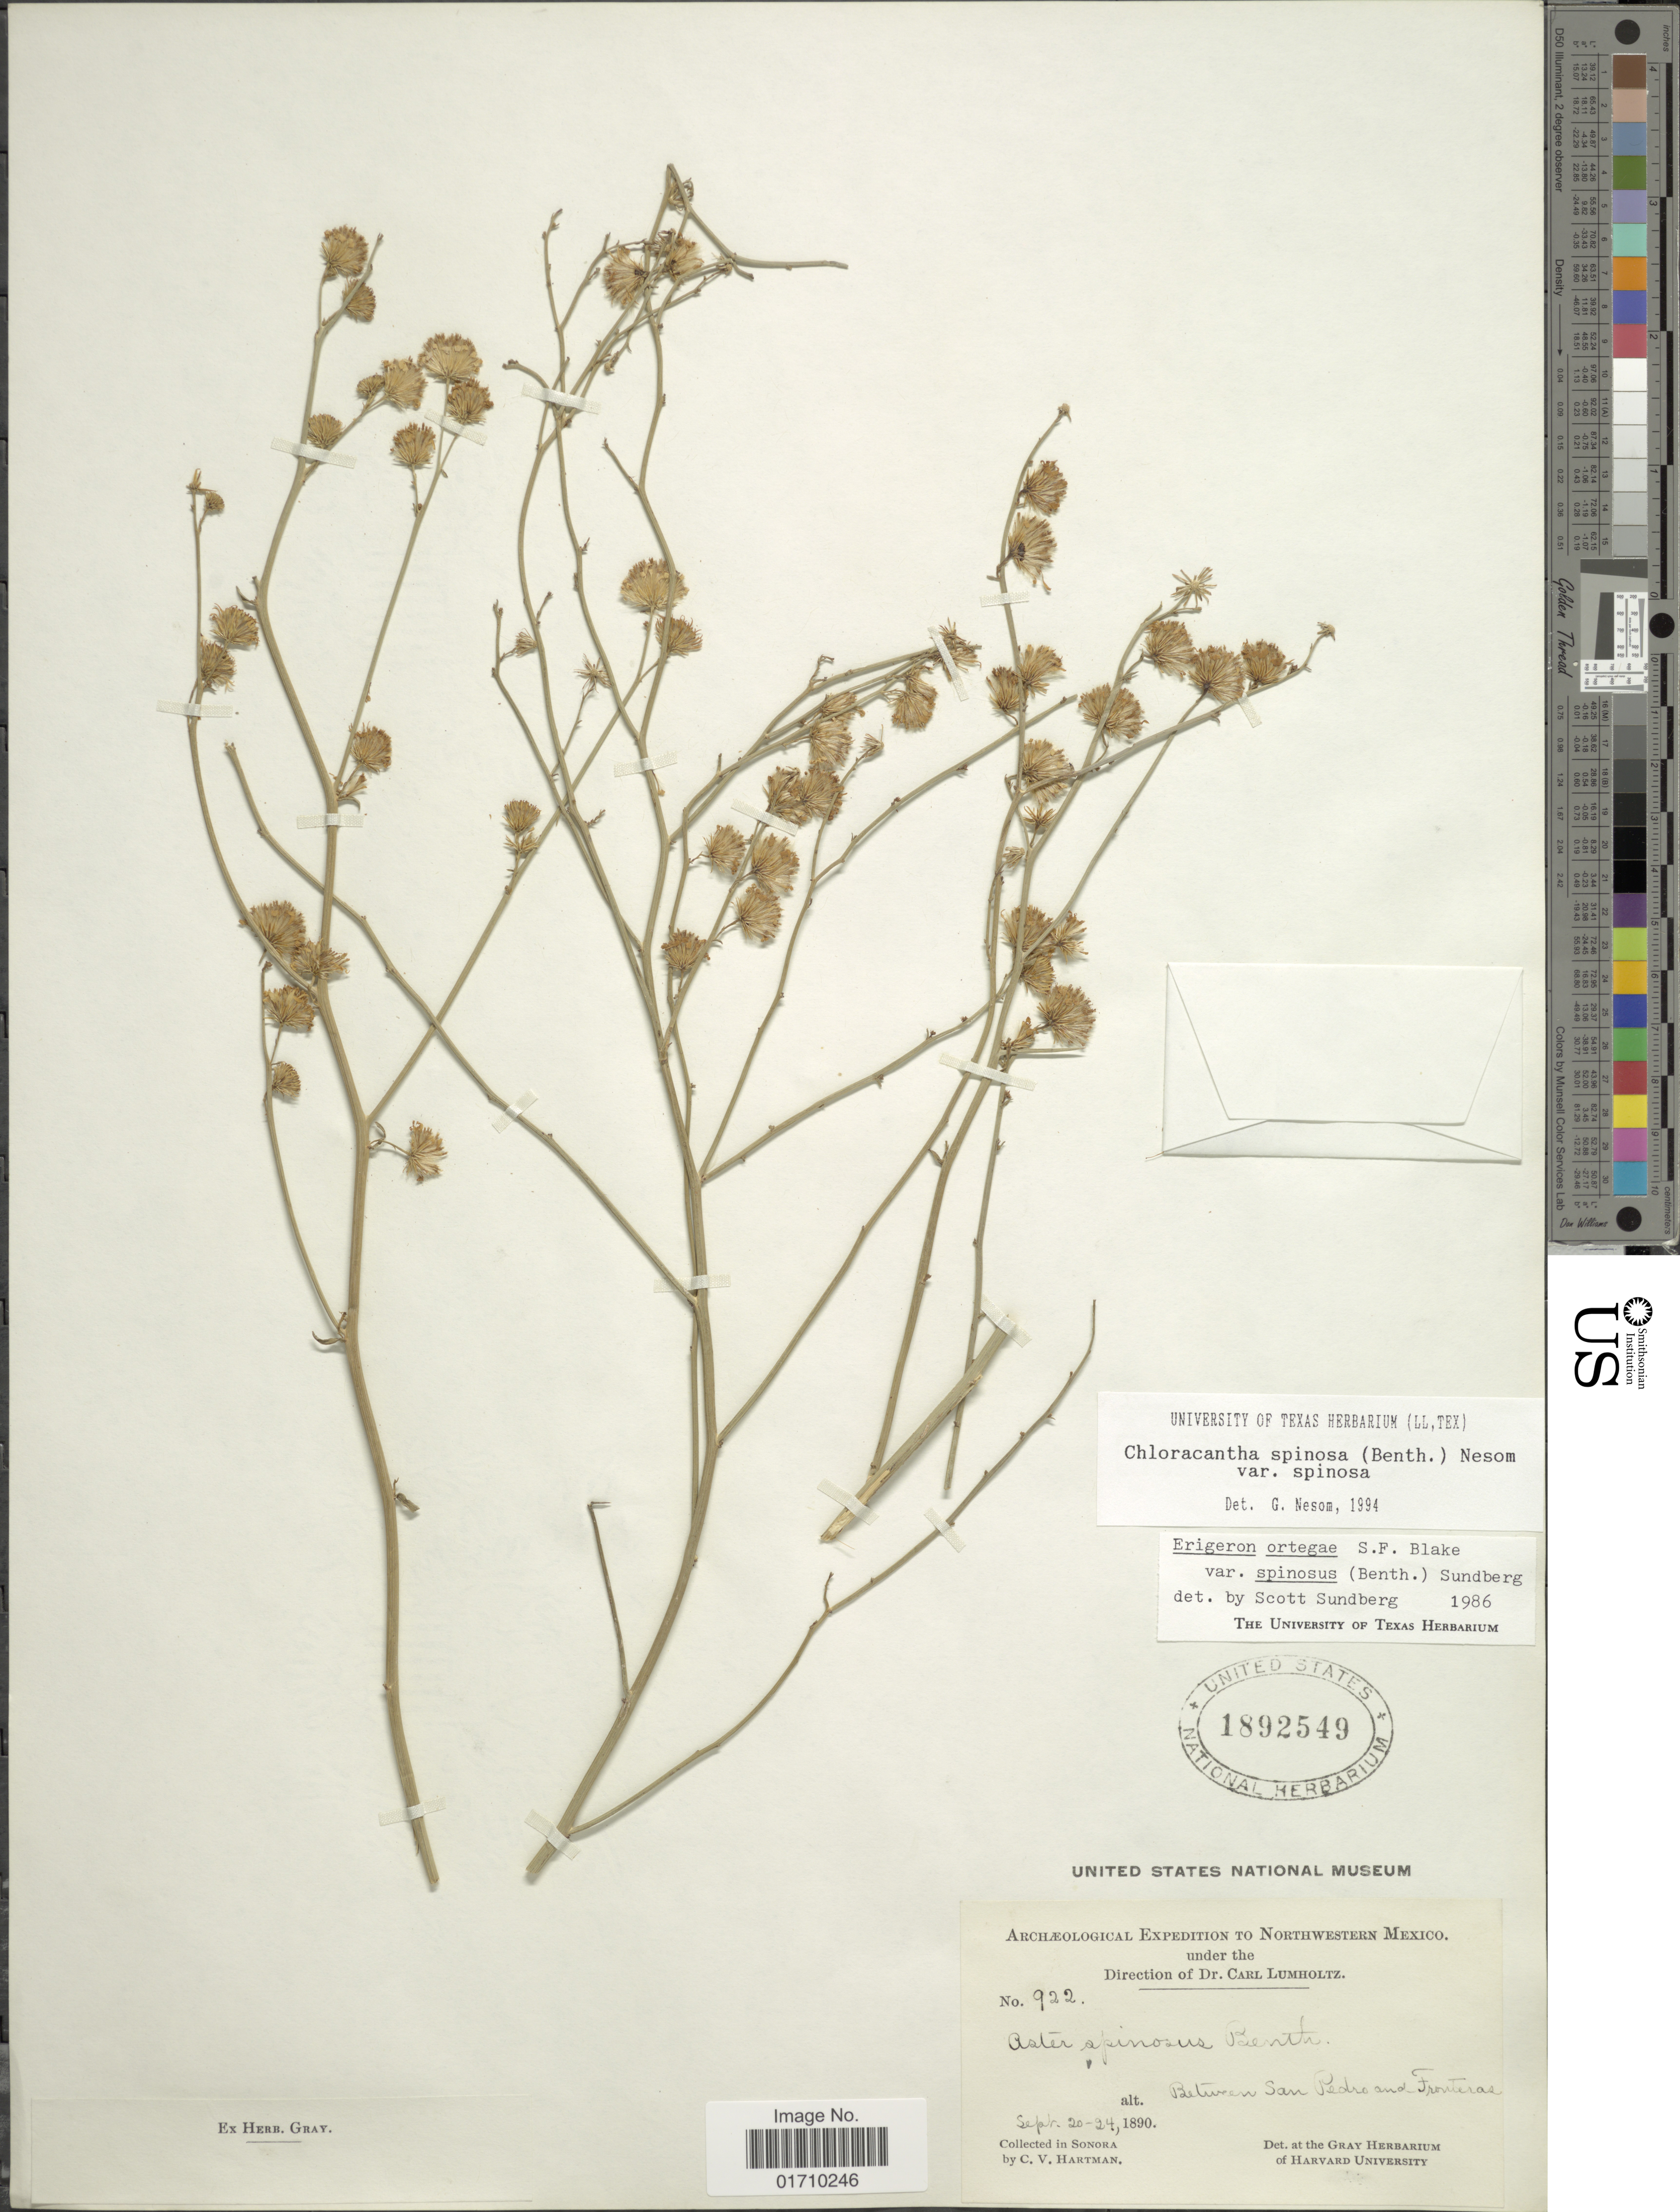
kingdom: Plantae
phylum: Tracheophyta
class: Magnoliopsida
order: Asterales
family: Asteraceae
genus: Chloracantha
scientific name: Chloracantha spinosa var. spinosa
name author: (Benth.) G.L. Nesom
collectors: C. V. Hartman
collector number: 922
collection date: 1890-09-20/1890-09-24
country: Mexico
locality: Northwestern Mexico, Between San Pedro and Fronteras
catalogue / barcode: US 1892549